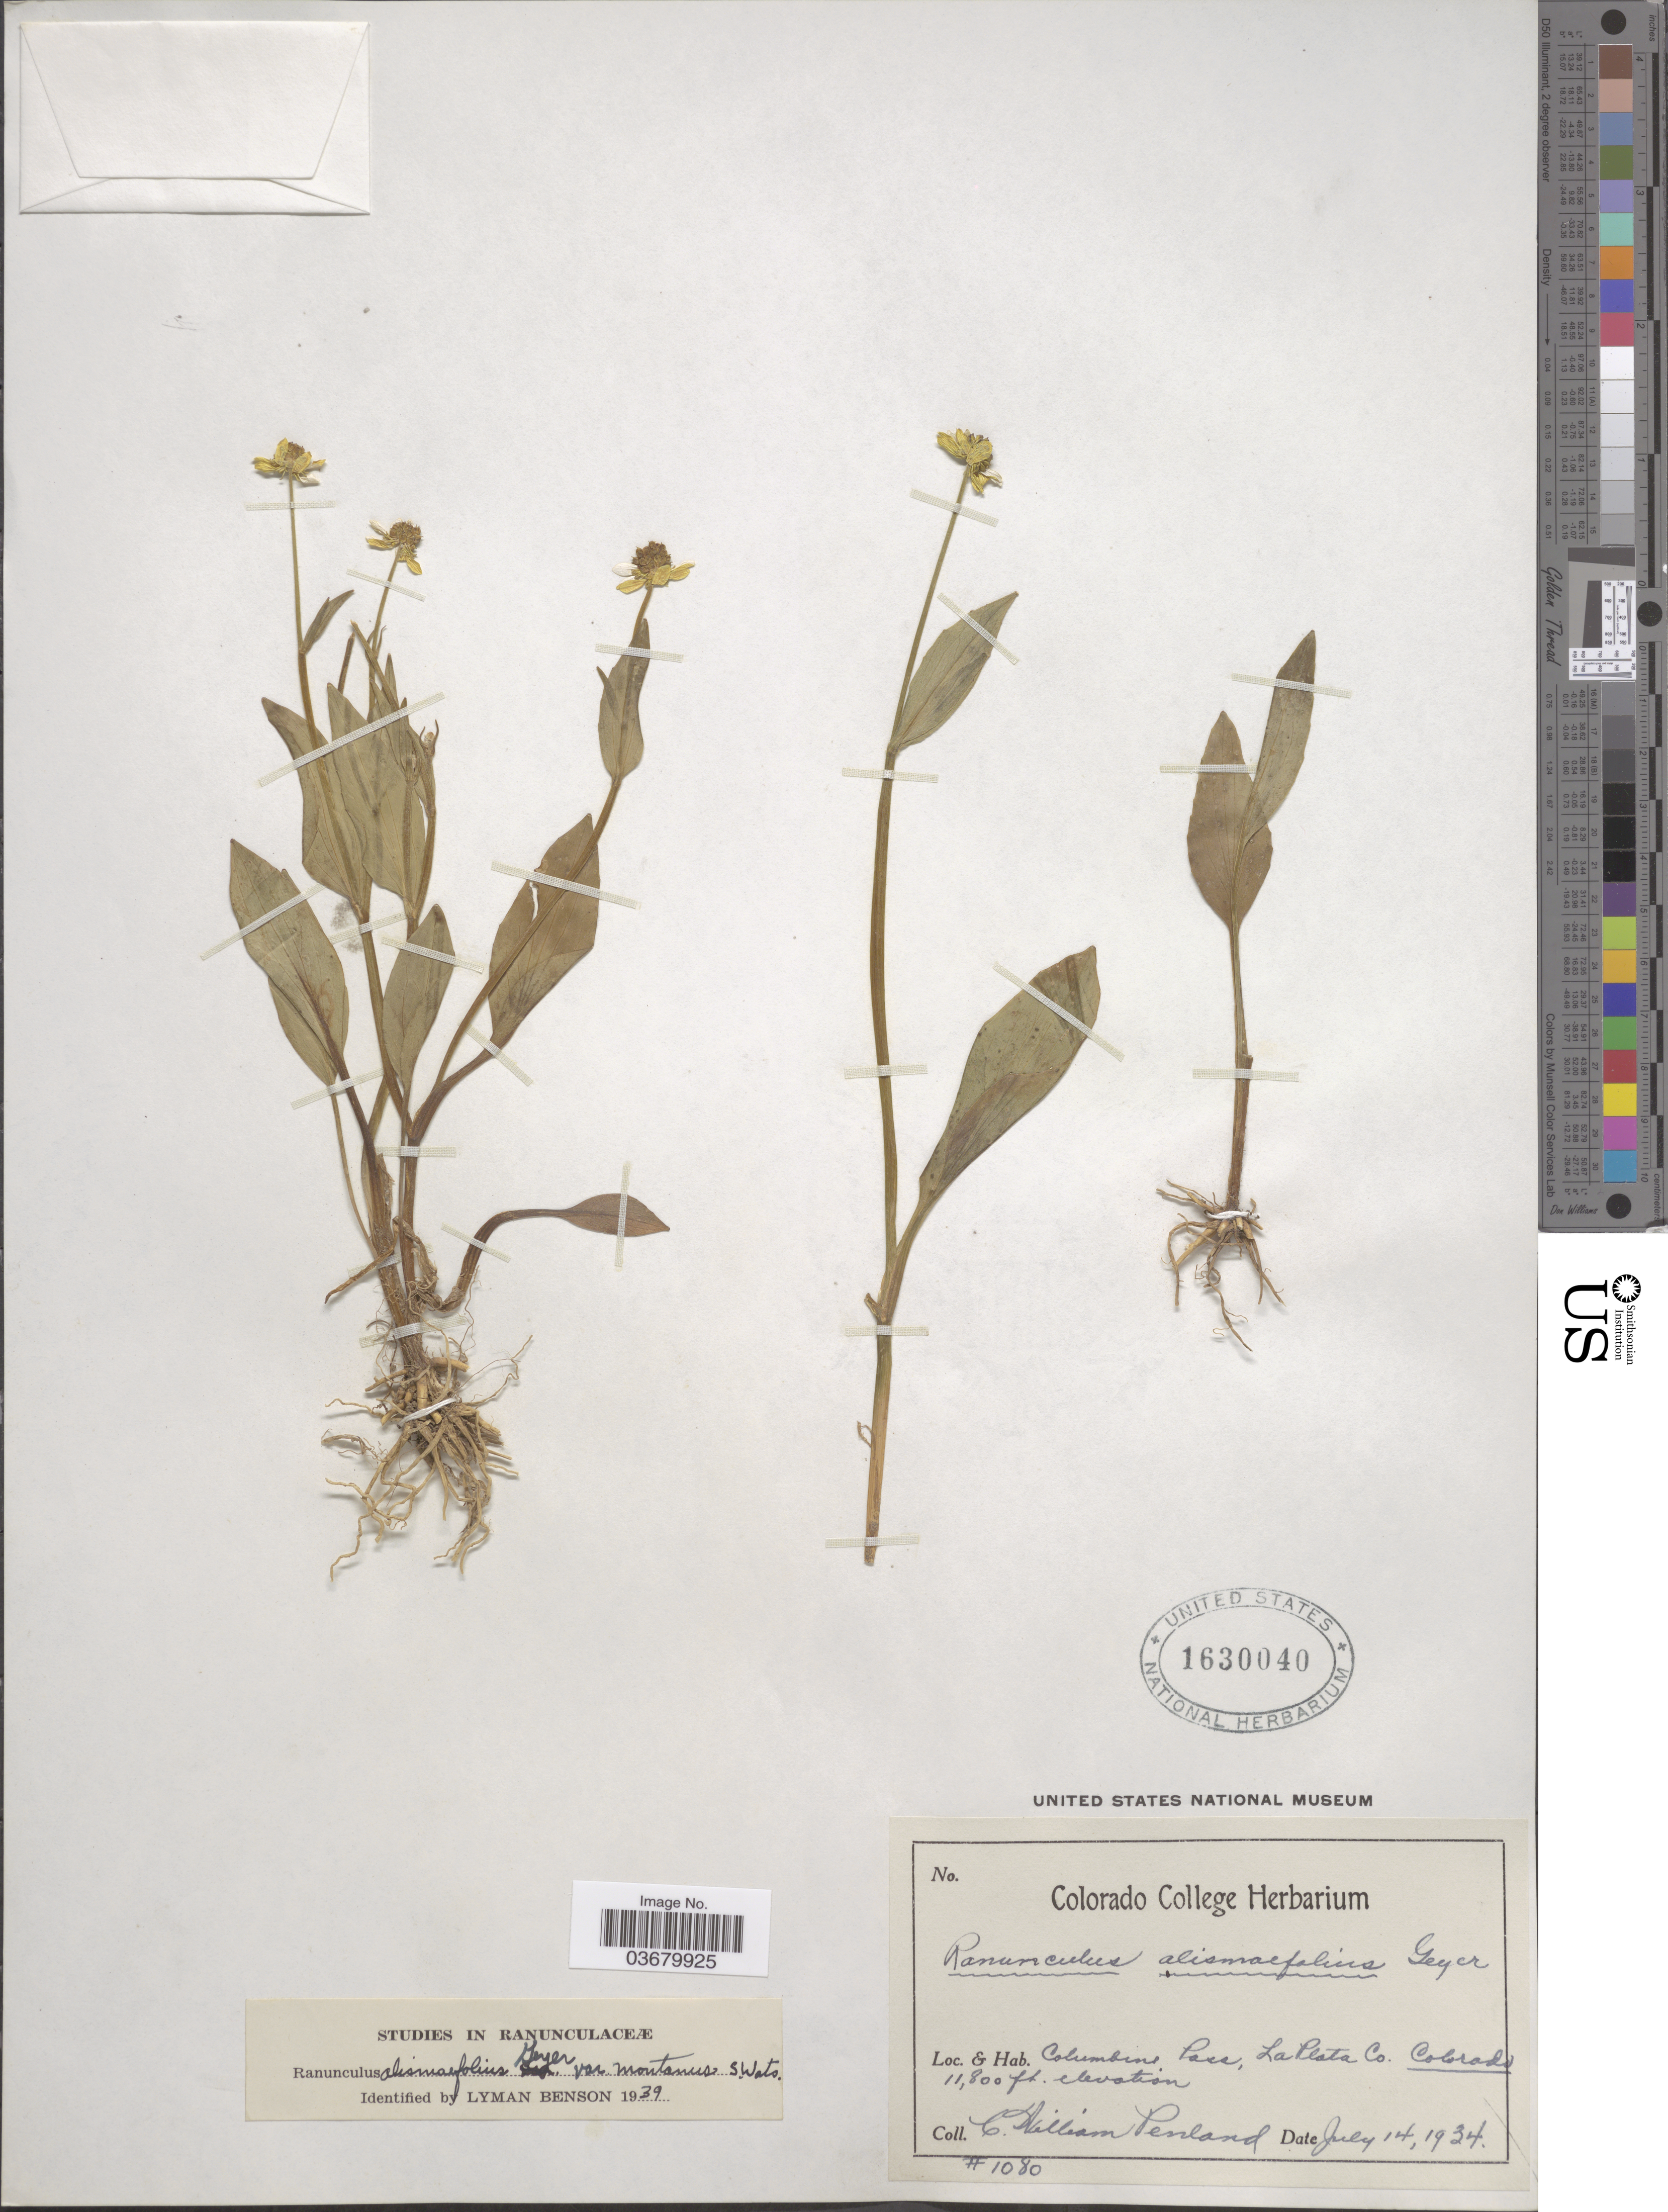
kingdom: Plantae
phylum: Tracheophyta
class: Magnoliopsida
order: Ranunculales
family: Ranunculaceae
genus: Ranunculus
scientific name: Ranunculus alismifolius var. montanus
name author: S. Watson in C. King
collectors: C. W. Penland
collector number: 1080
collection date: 1934-07-14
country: United States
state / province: Colorado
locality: Columbus Pass, La Plata Co.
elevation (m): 3597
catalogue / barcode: US 1630040